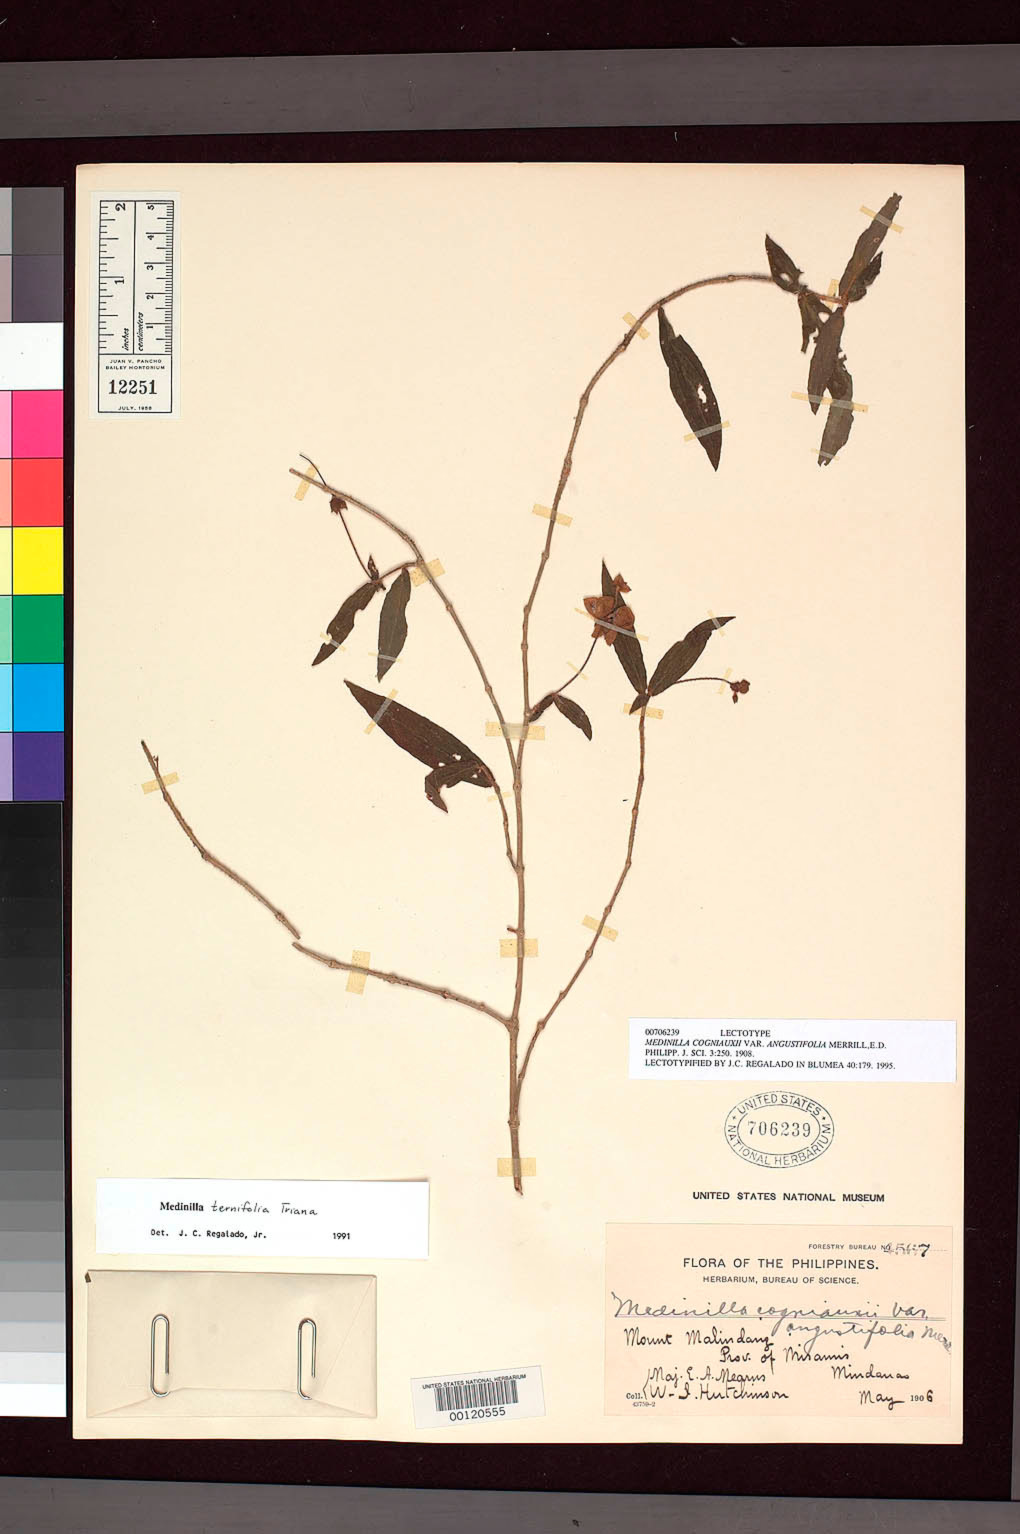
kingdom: Plantae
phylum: Tracheophyta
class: Magnoliopsida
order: Myrtales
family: Melastomataceae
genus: Medinilla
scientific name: Medinilla cogniauxii var. angustifolia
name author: Merr.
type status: Lectotype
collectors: E. A. Mearns & W. I. Hutchinson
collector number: Bur. Sci. 4567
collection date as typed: May 1906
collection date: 1906-05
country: Philippines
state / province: Northern Mindanao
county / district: Misamis Occidental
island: Mindanao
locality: Mt. Malindang.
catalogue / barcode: US 706239